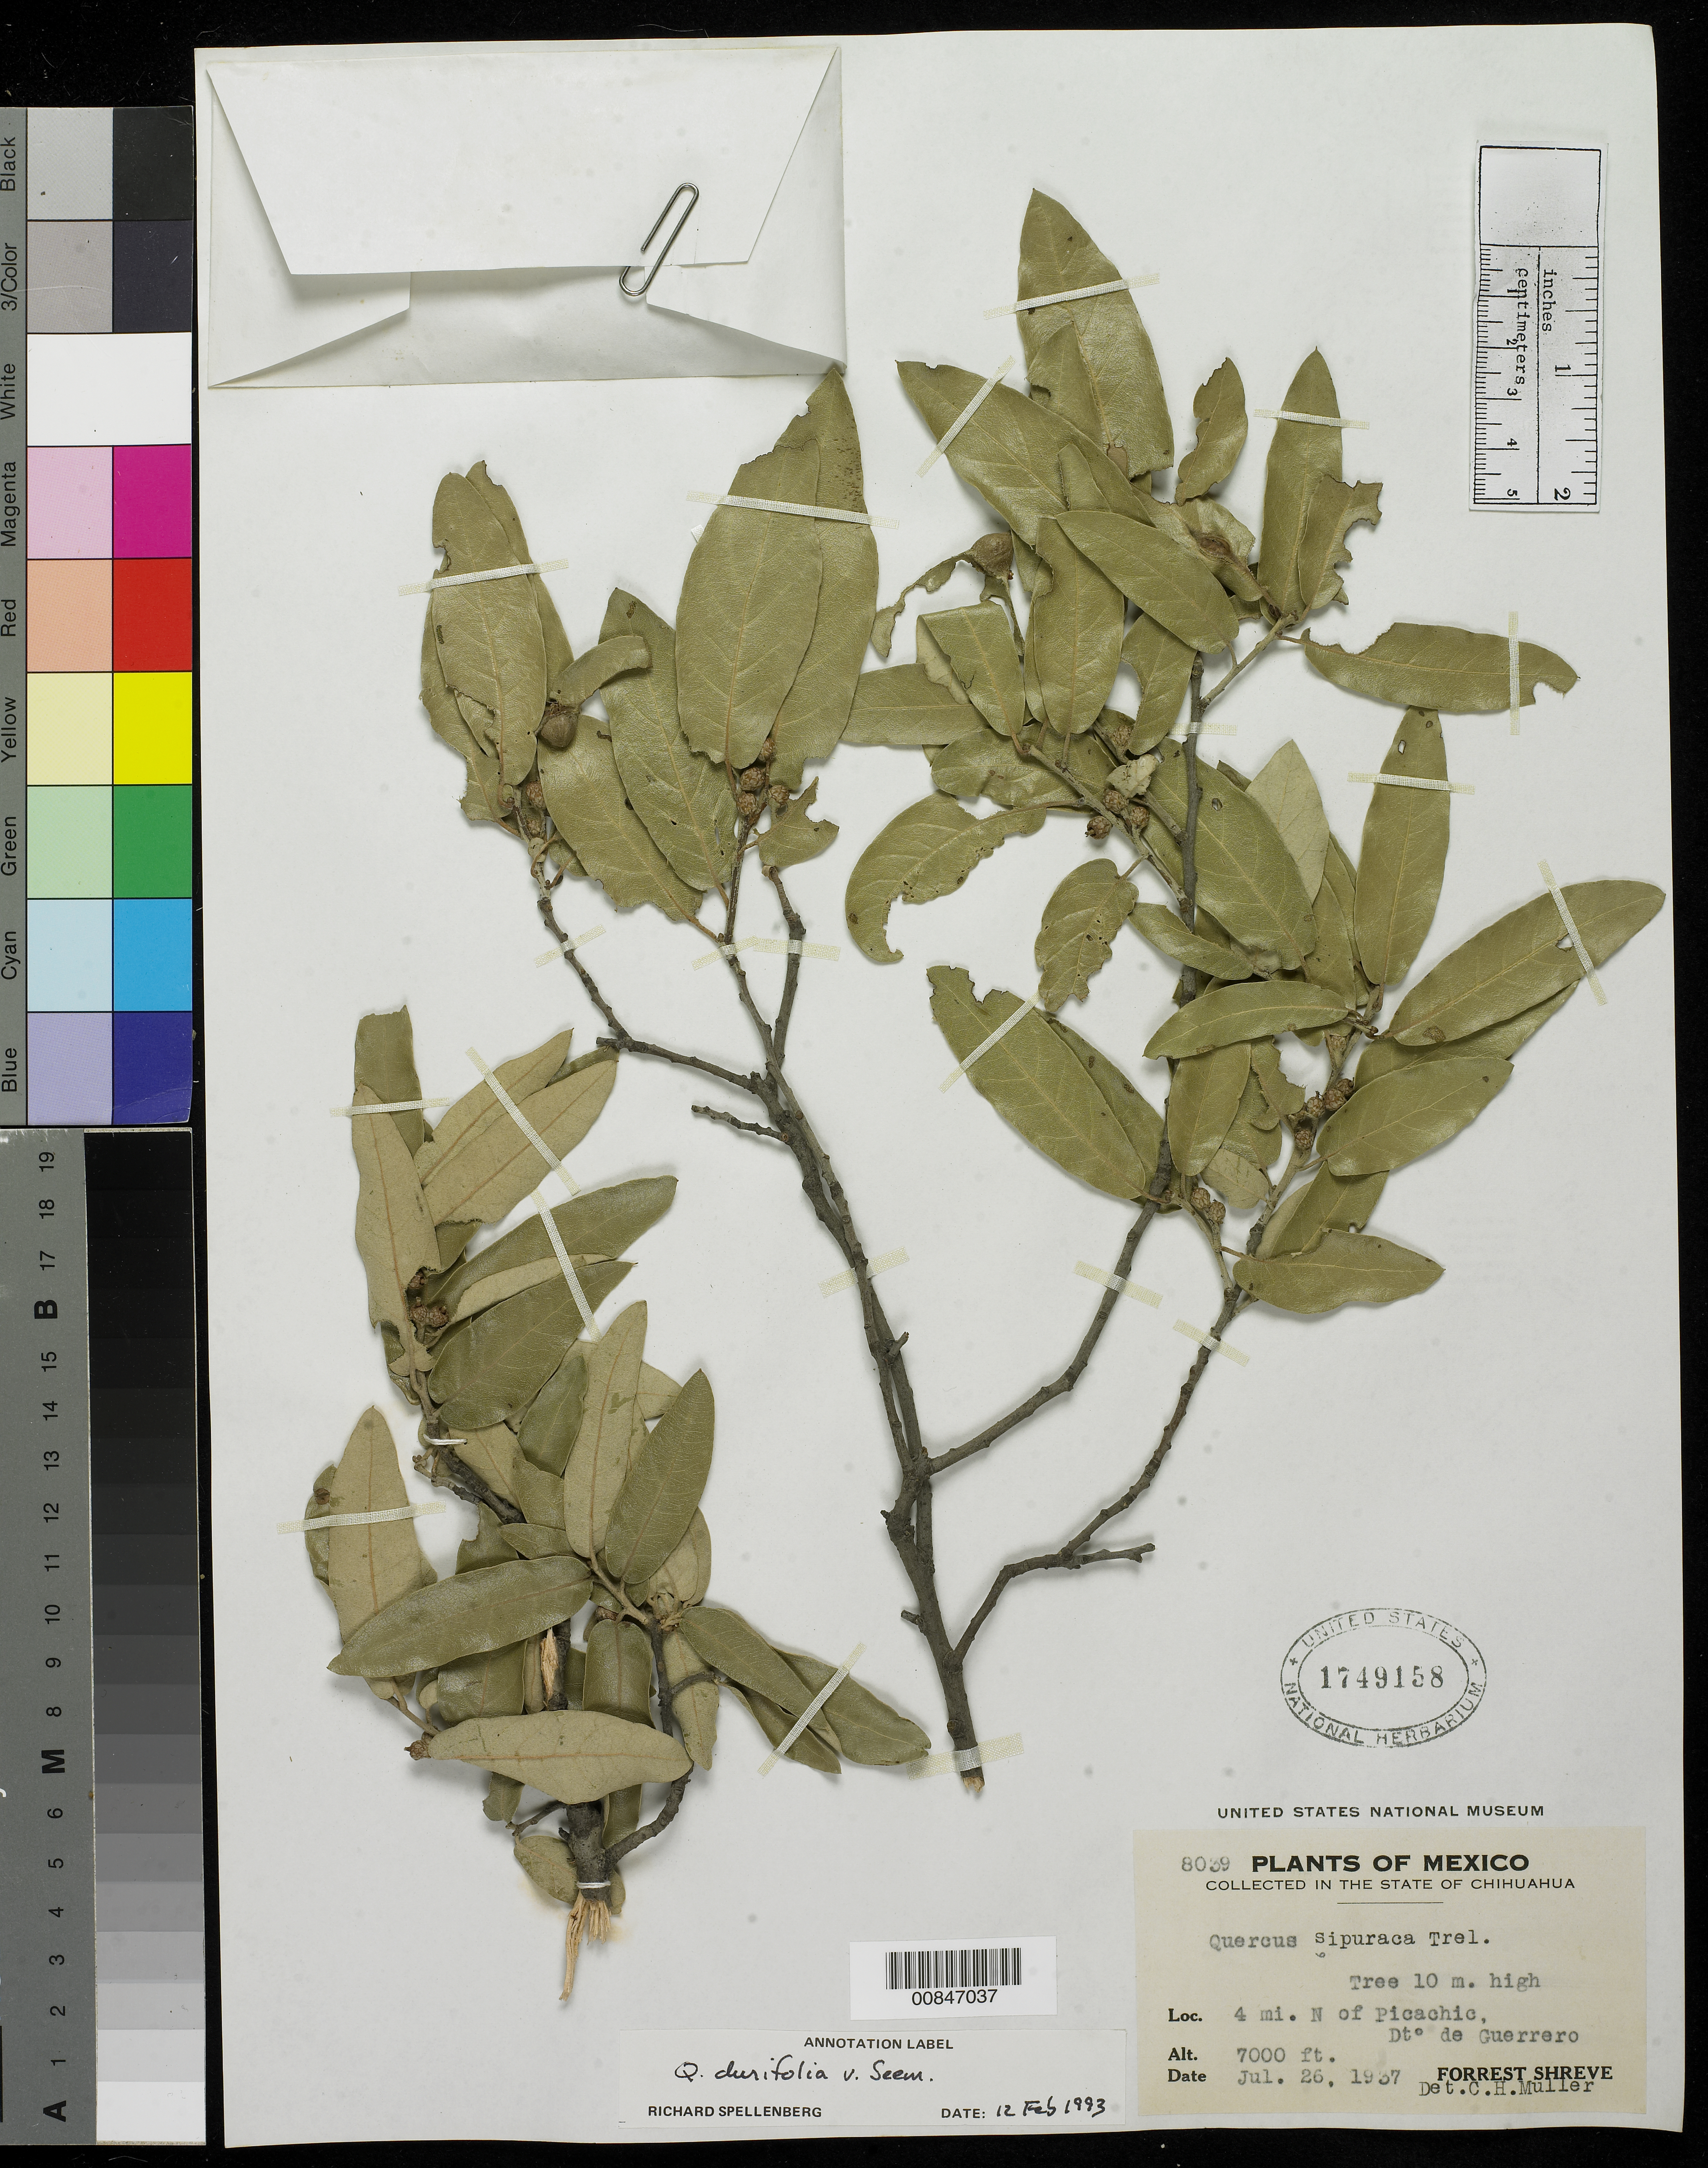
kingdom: Plantae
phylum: Tracheophyta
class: Magnoliopsida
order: Fagales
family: Fagaceae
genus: Quercus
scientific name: Quercus durifolia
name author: Seemen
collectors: F. Shreve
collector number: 8039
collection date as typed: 26 Jul 1937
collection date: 1937-07-26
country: Mexico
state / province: Chihuahua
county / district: Guerrero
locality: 4 mi. N of Picachic.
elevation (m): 2134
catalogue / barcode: US 1749158